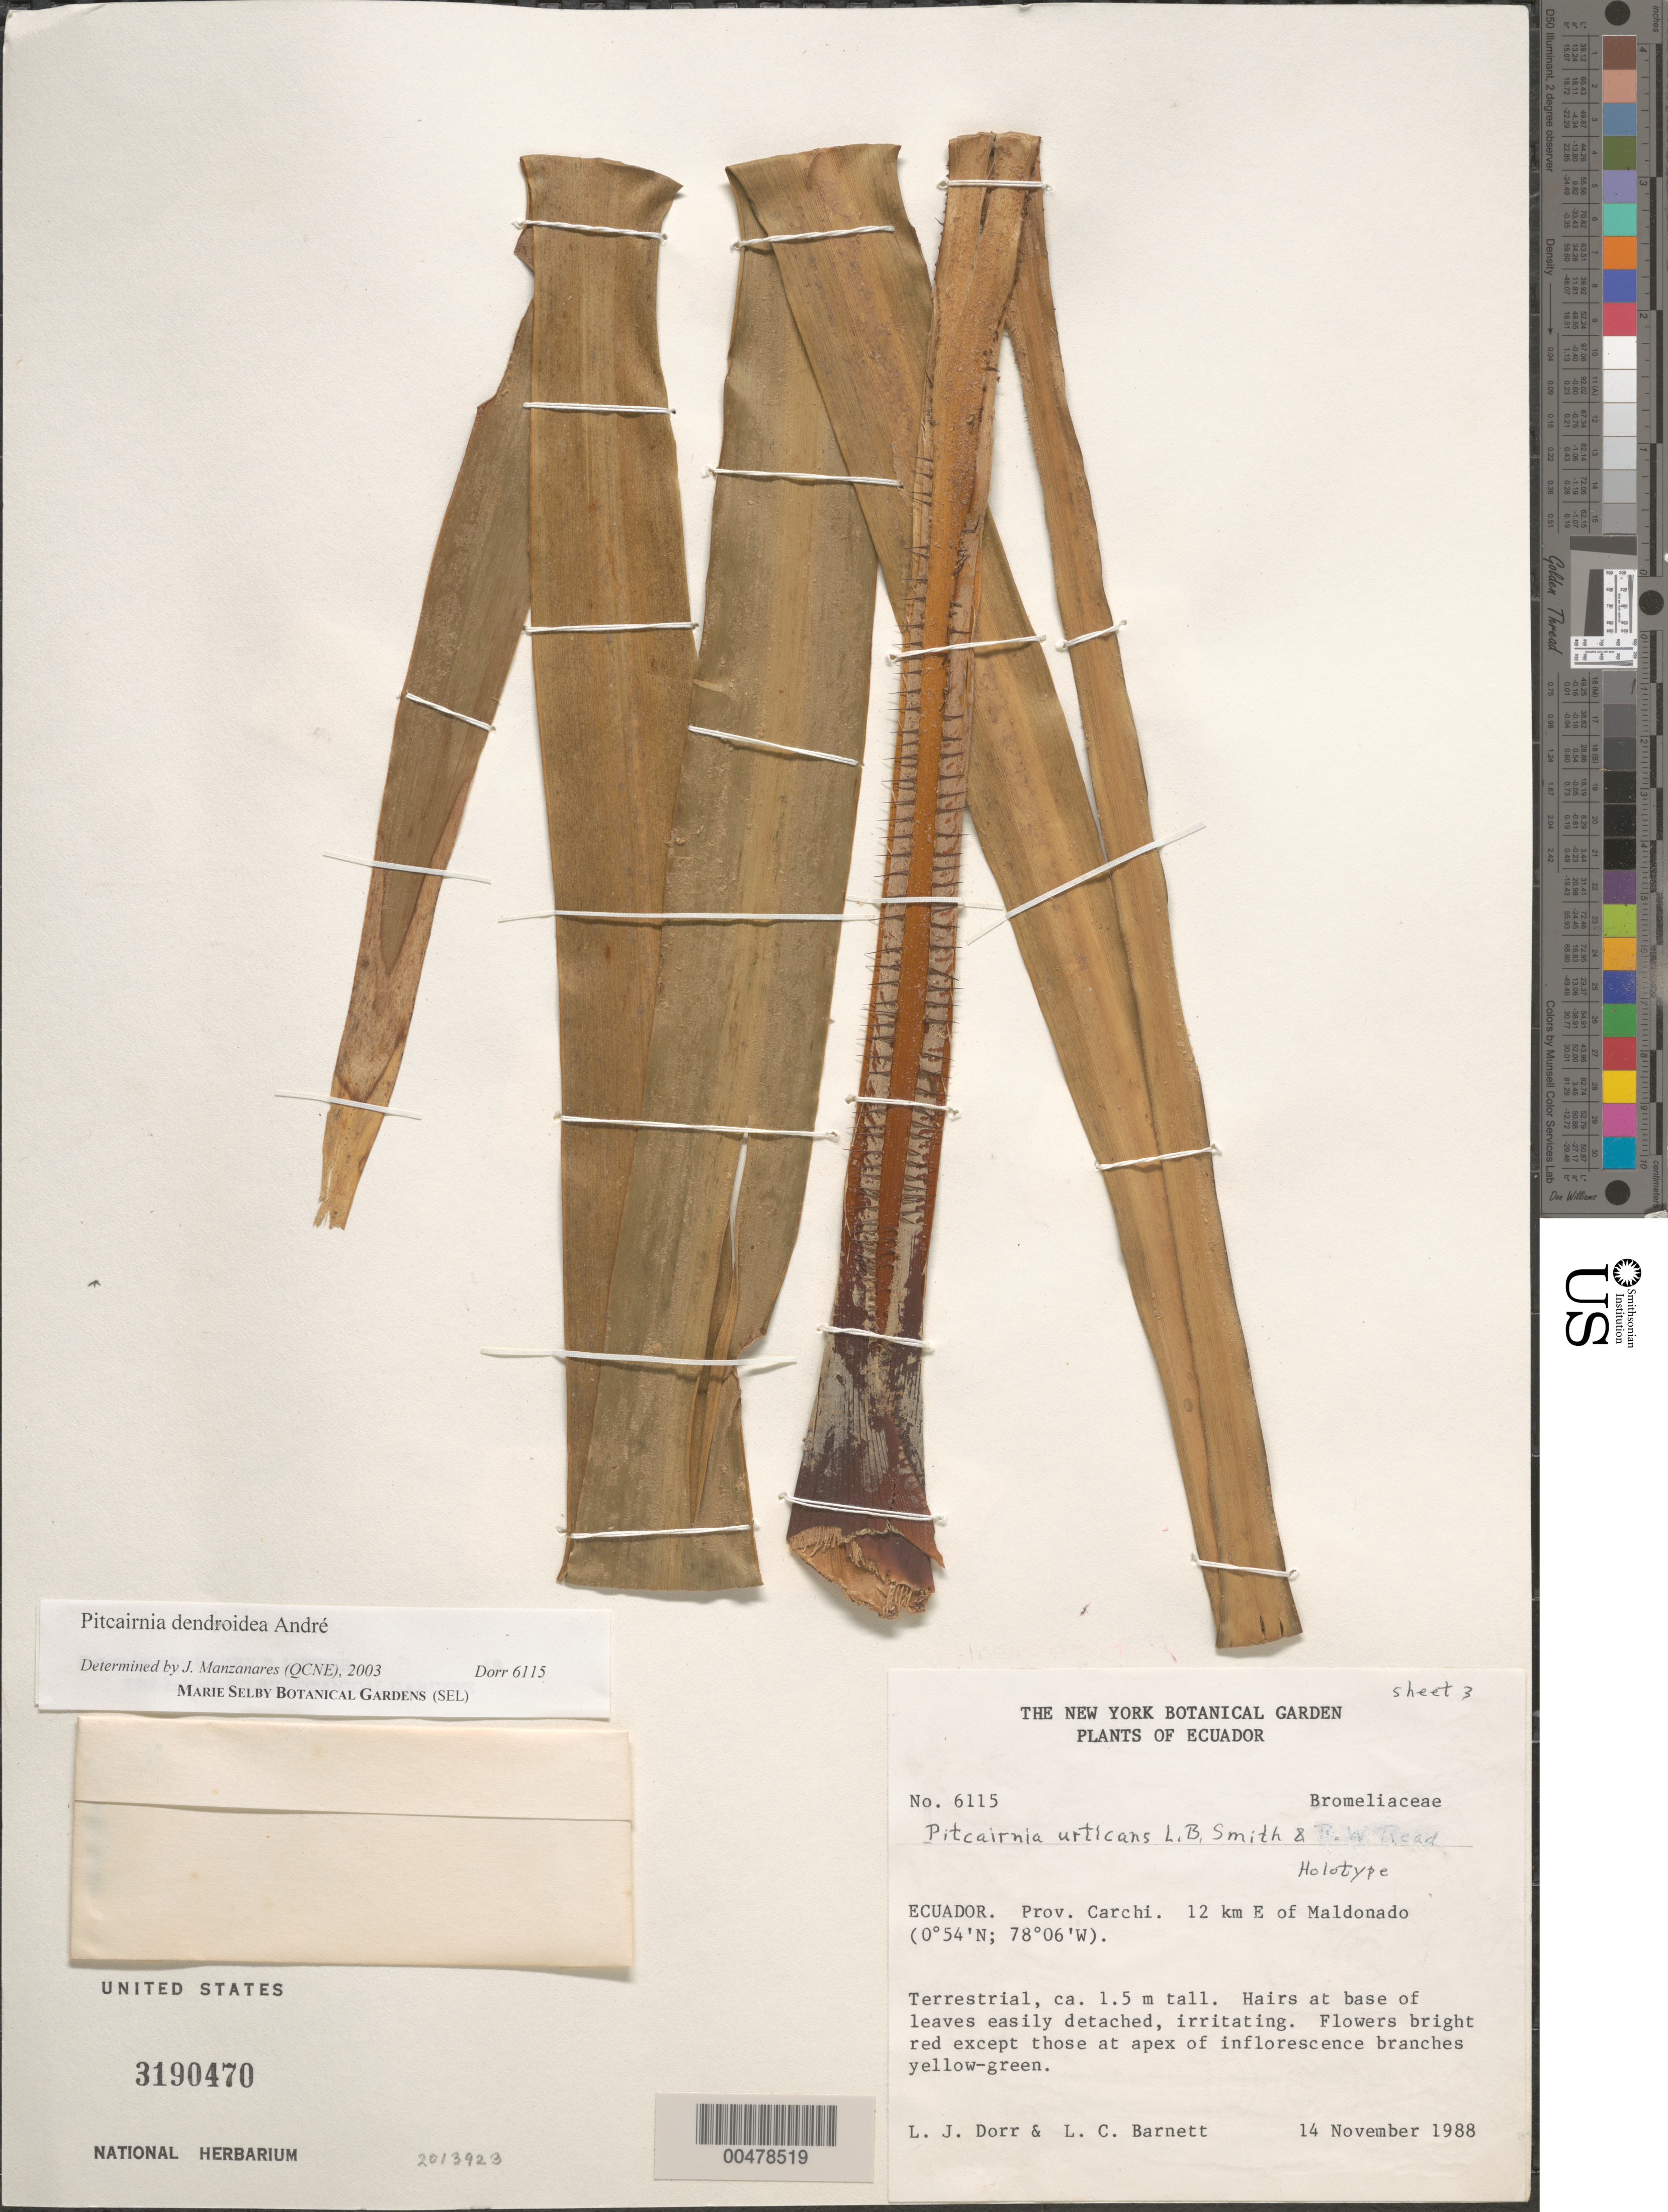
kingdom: Plantae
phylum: Tracheophyta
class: Liliopsida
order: Poales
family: Bromeliaceae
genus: Pitcairnia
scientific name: Pitcairnia dendroidea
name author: André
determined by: Manzanares, J. M.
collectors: L. J. Dorr & L. C. Barnett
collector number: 6115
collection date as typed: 14 Nov 1988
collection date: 1988-11-14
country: Ecuador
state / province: Carchi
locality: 12 km E of Maldonado.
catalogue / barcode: US 3190470